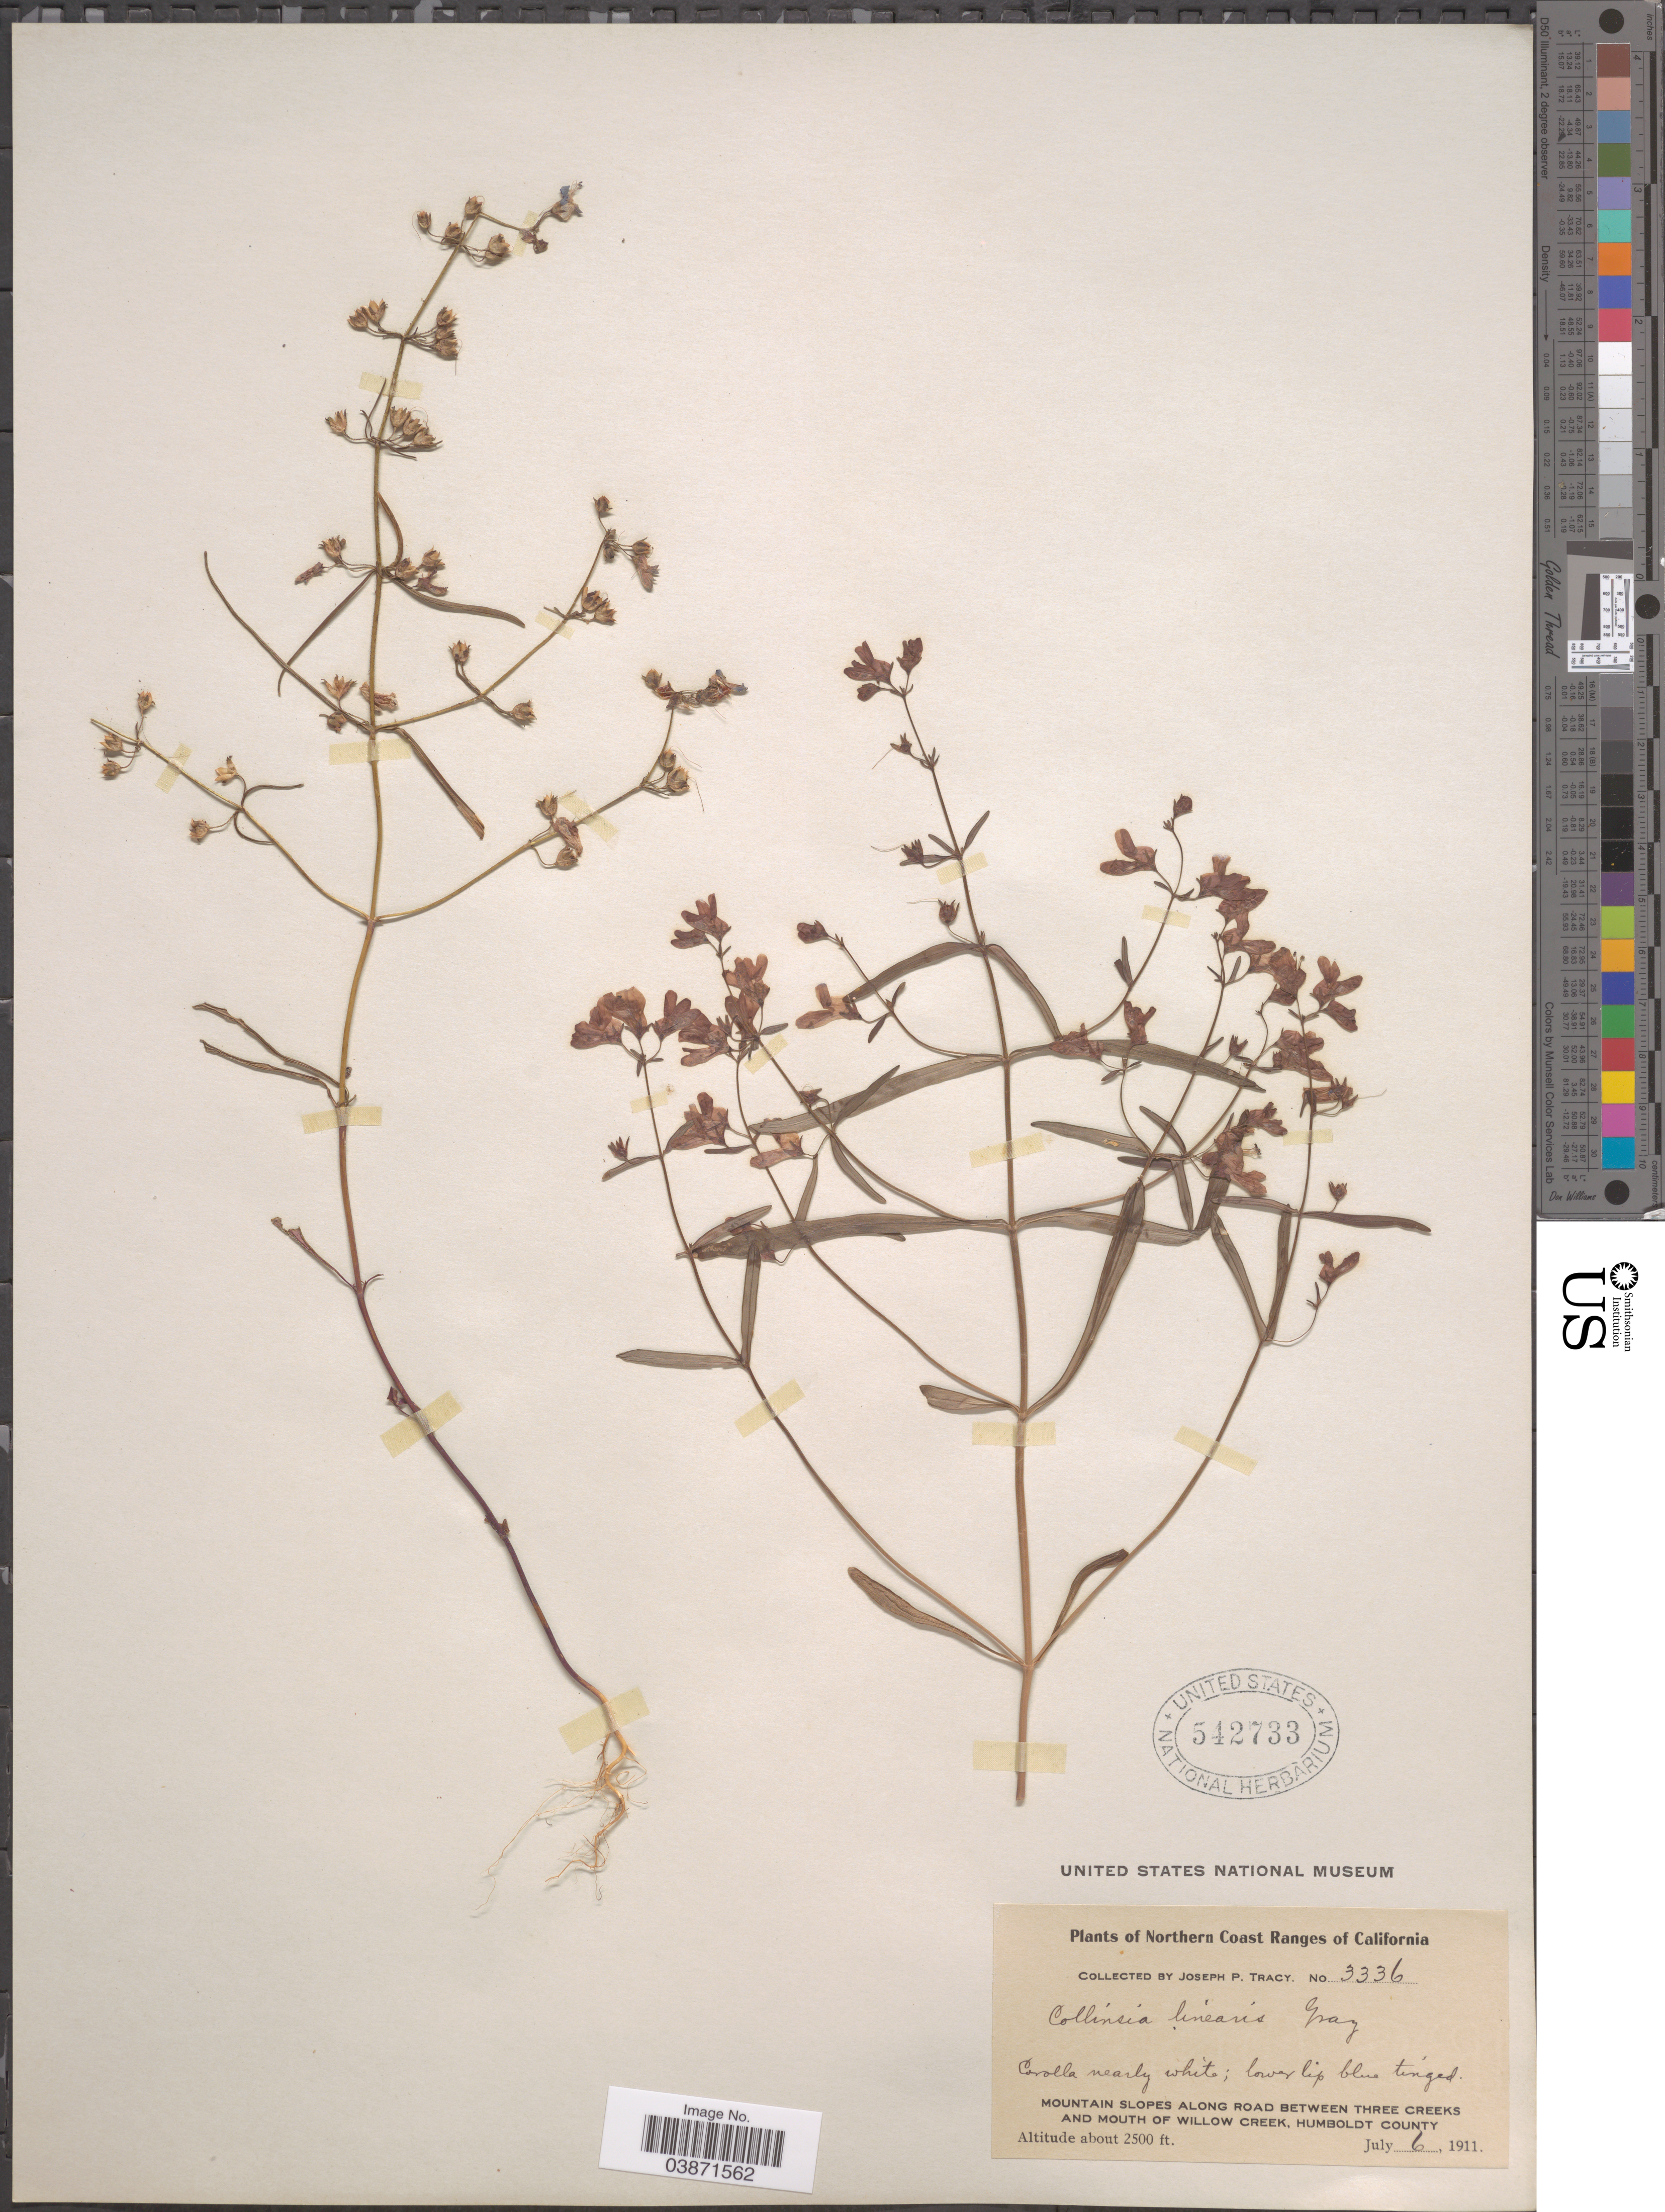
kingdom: Plantae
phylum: Tracheophyta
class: Magnoliopsida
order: Lamiales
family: Plantaginaceae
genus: Collinsia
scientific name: Collinsia rattanii var. linearis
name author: (A. Gray) Newsom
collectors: J. Tracy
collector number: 3336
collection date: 1911-07-06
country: United States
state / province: California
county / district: Humboldt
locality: Northern Coast Ranges of California. Mountain slopes along road between Three Creeks and mouth of Willow Creek, Humboldt County.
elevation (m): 762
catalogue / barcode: US 542733